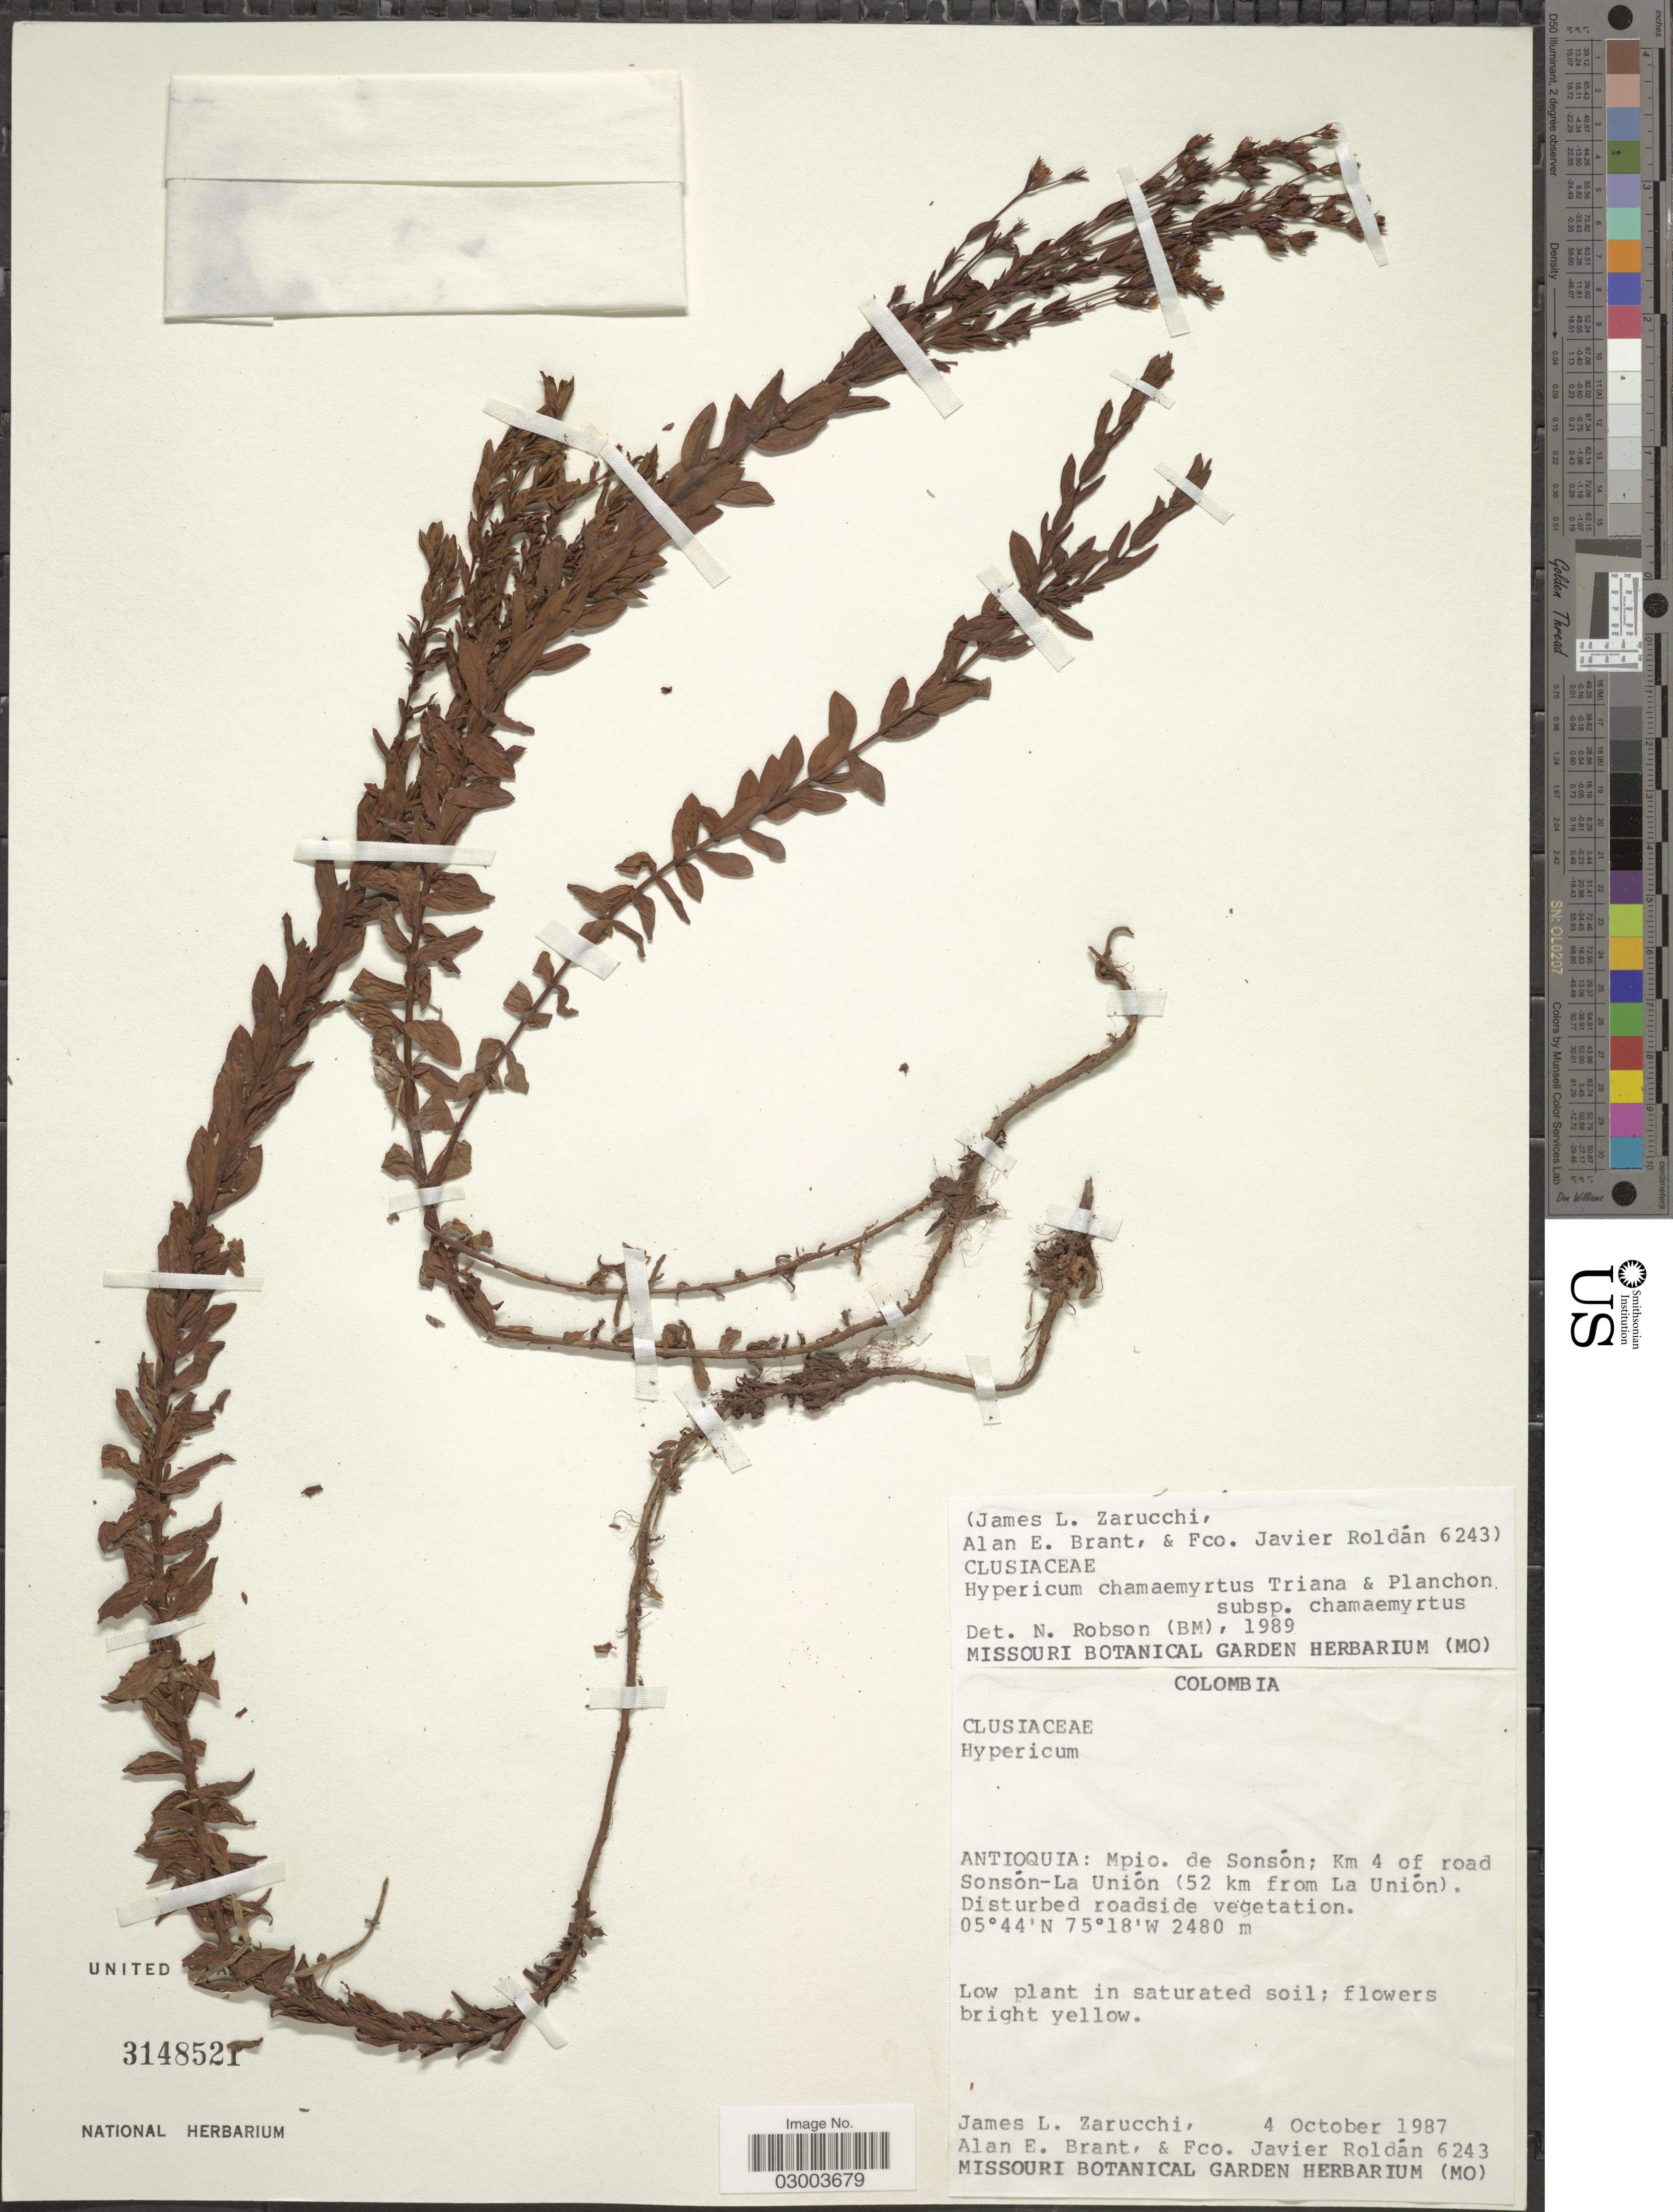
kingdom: Plantae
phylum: Tracheophyta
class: Magnoliopsida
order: Malpighiales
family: Hypericaceae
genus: Hypericum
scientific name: Hypericum chamaemyrtus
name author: Triana & Planch.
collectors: J. L. Zarucchi, A. Brant & F. J. Roldán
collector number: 6243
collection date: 1987-10-04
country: Colombia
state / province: Antioquia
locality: Mpio. de Sonsón; Km 4 of road Sonsón-La Unión (52 km from La Unión).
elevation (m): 2480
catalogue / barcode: US 3148521